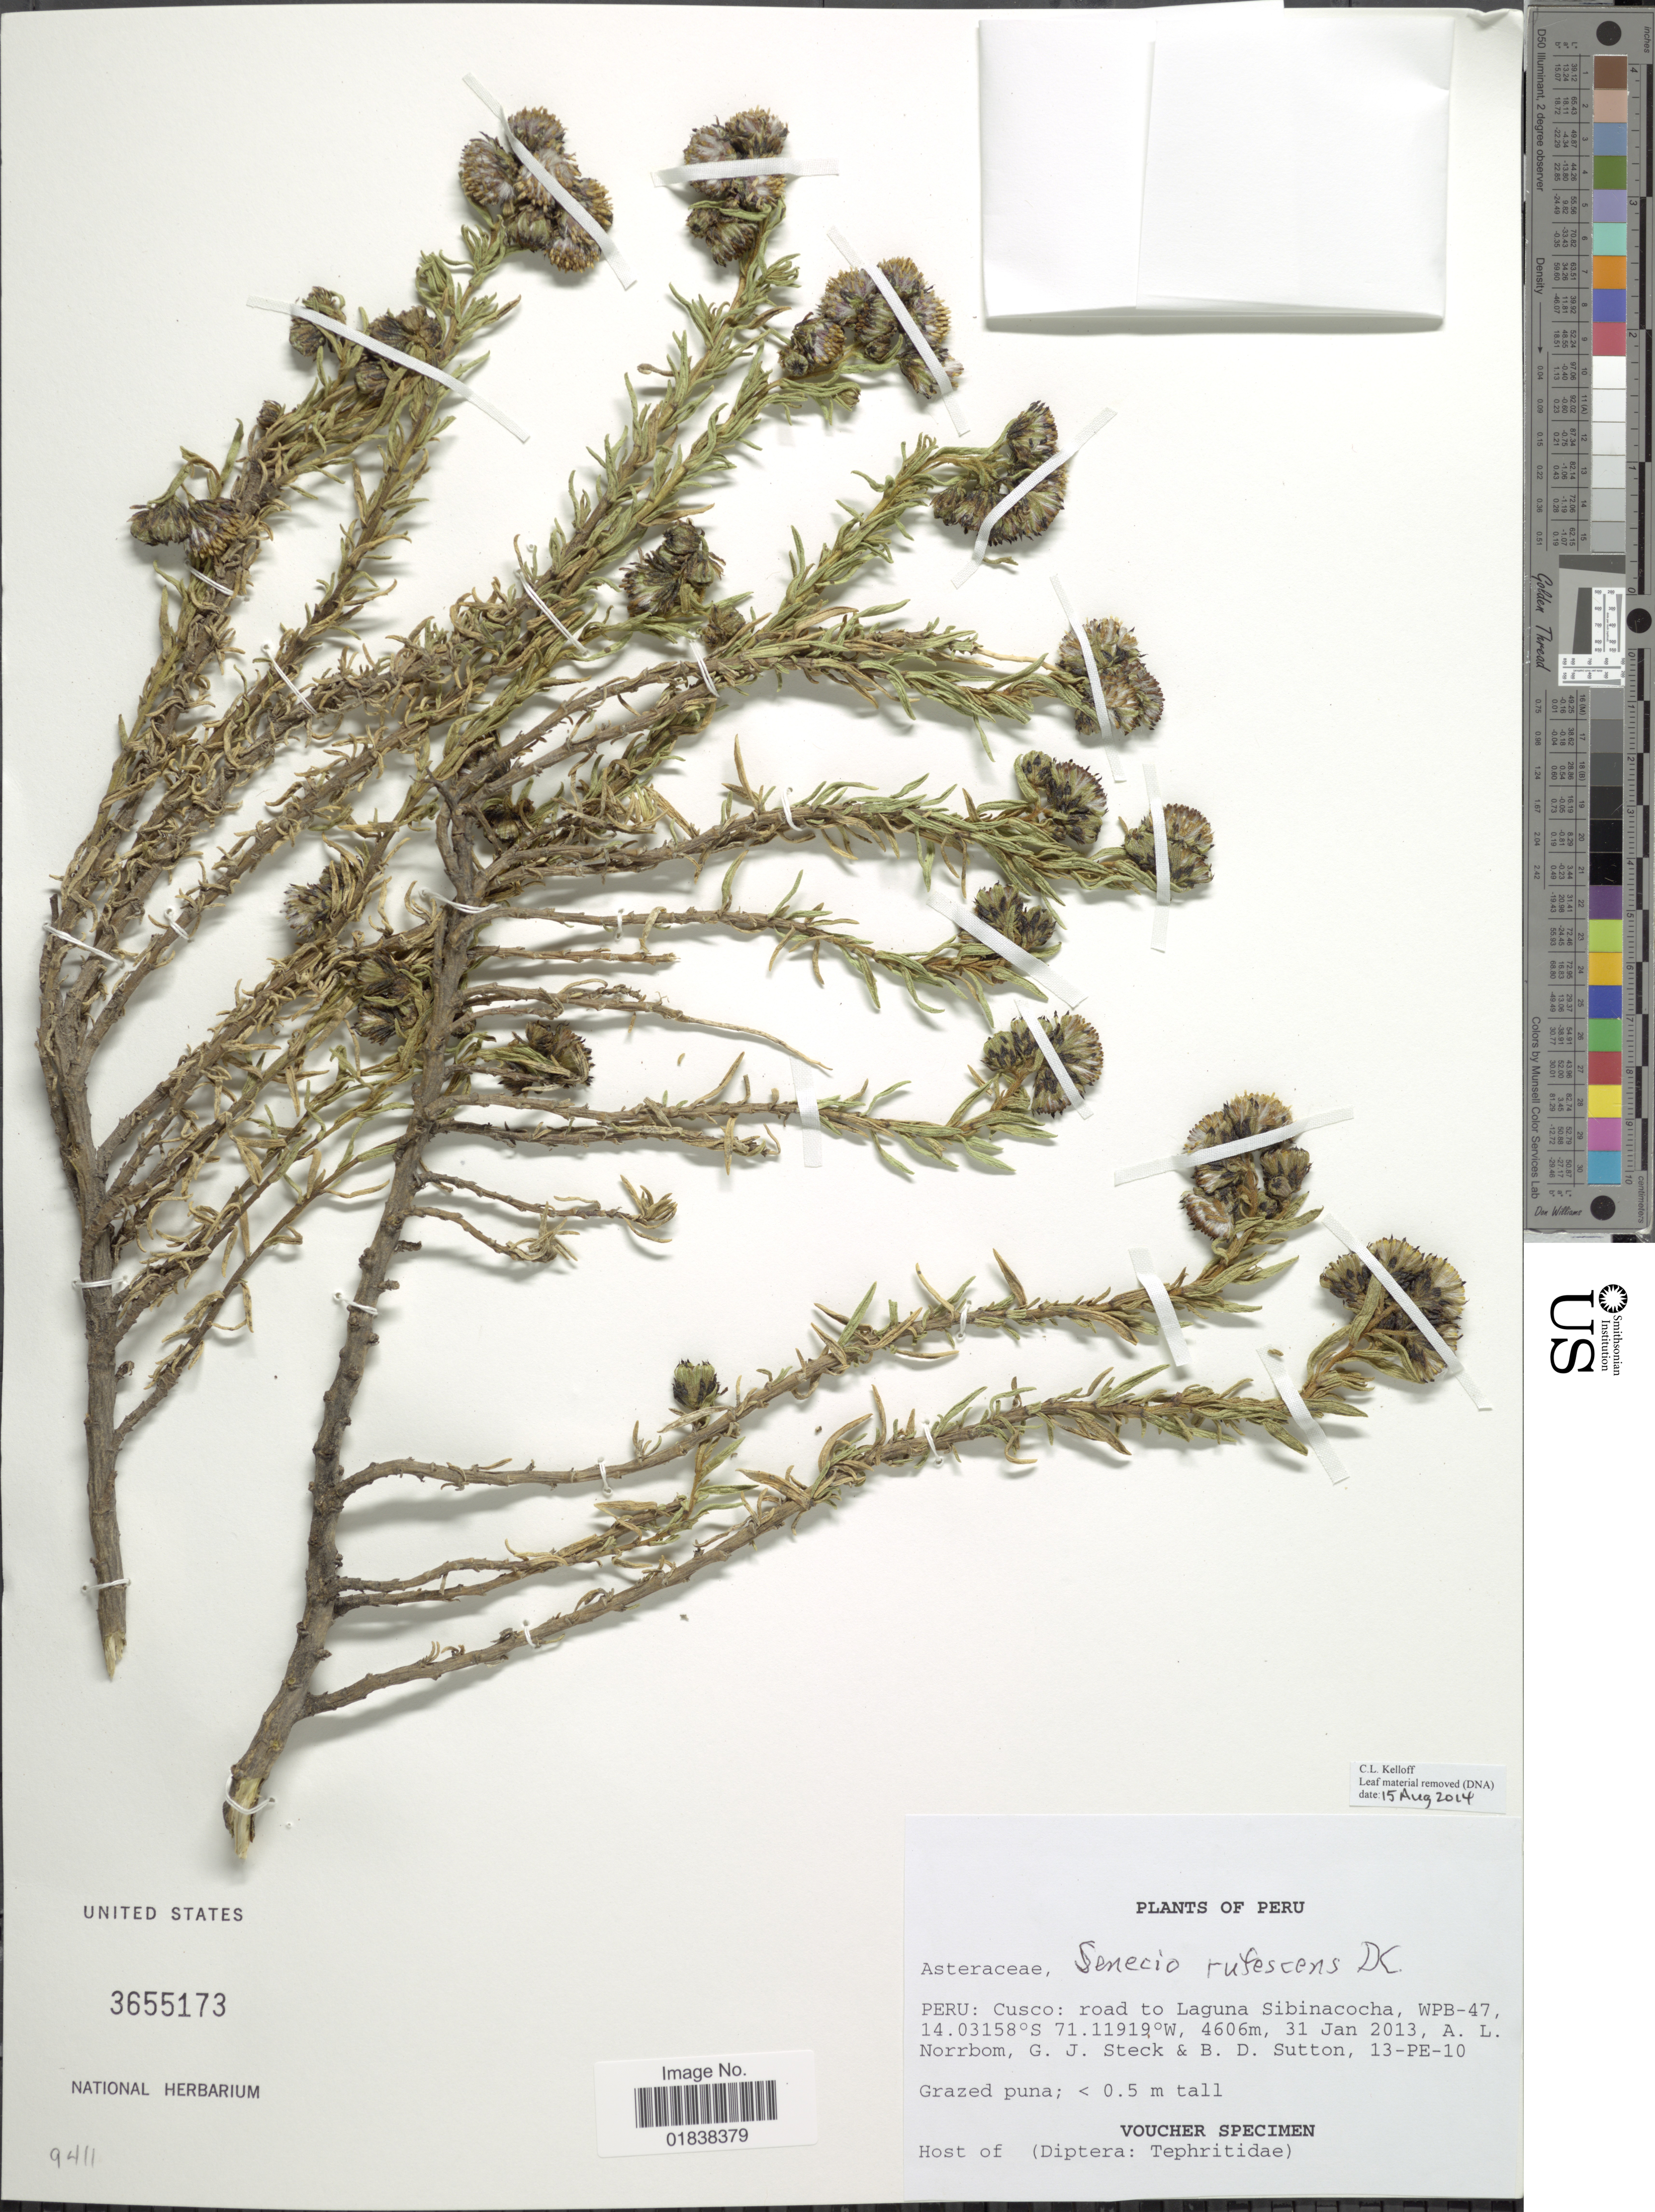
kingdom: Plantae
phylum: Tracheophyta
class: Magnoliopsida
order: Asterales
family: Asteraceae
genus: Senecio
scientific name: Senecio rufescens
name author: DC.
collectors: A. L. Norrbom, G. Steck & B. Sutton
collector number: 13-PE-10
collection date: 2013-01-31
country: Peru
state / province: Cusco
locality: Road to Laguna Sibinacocha, WPB-47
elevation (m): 4606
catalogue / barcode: US 3655173